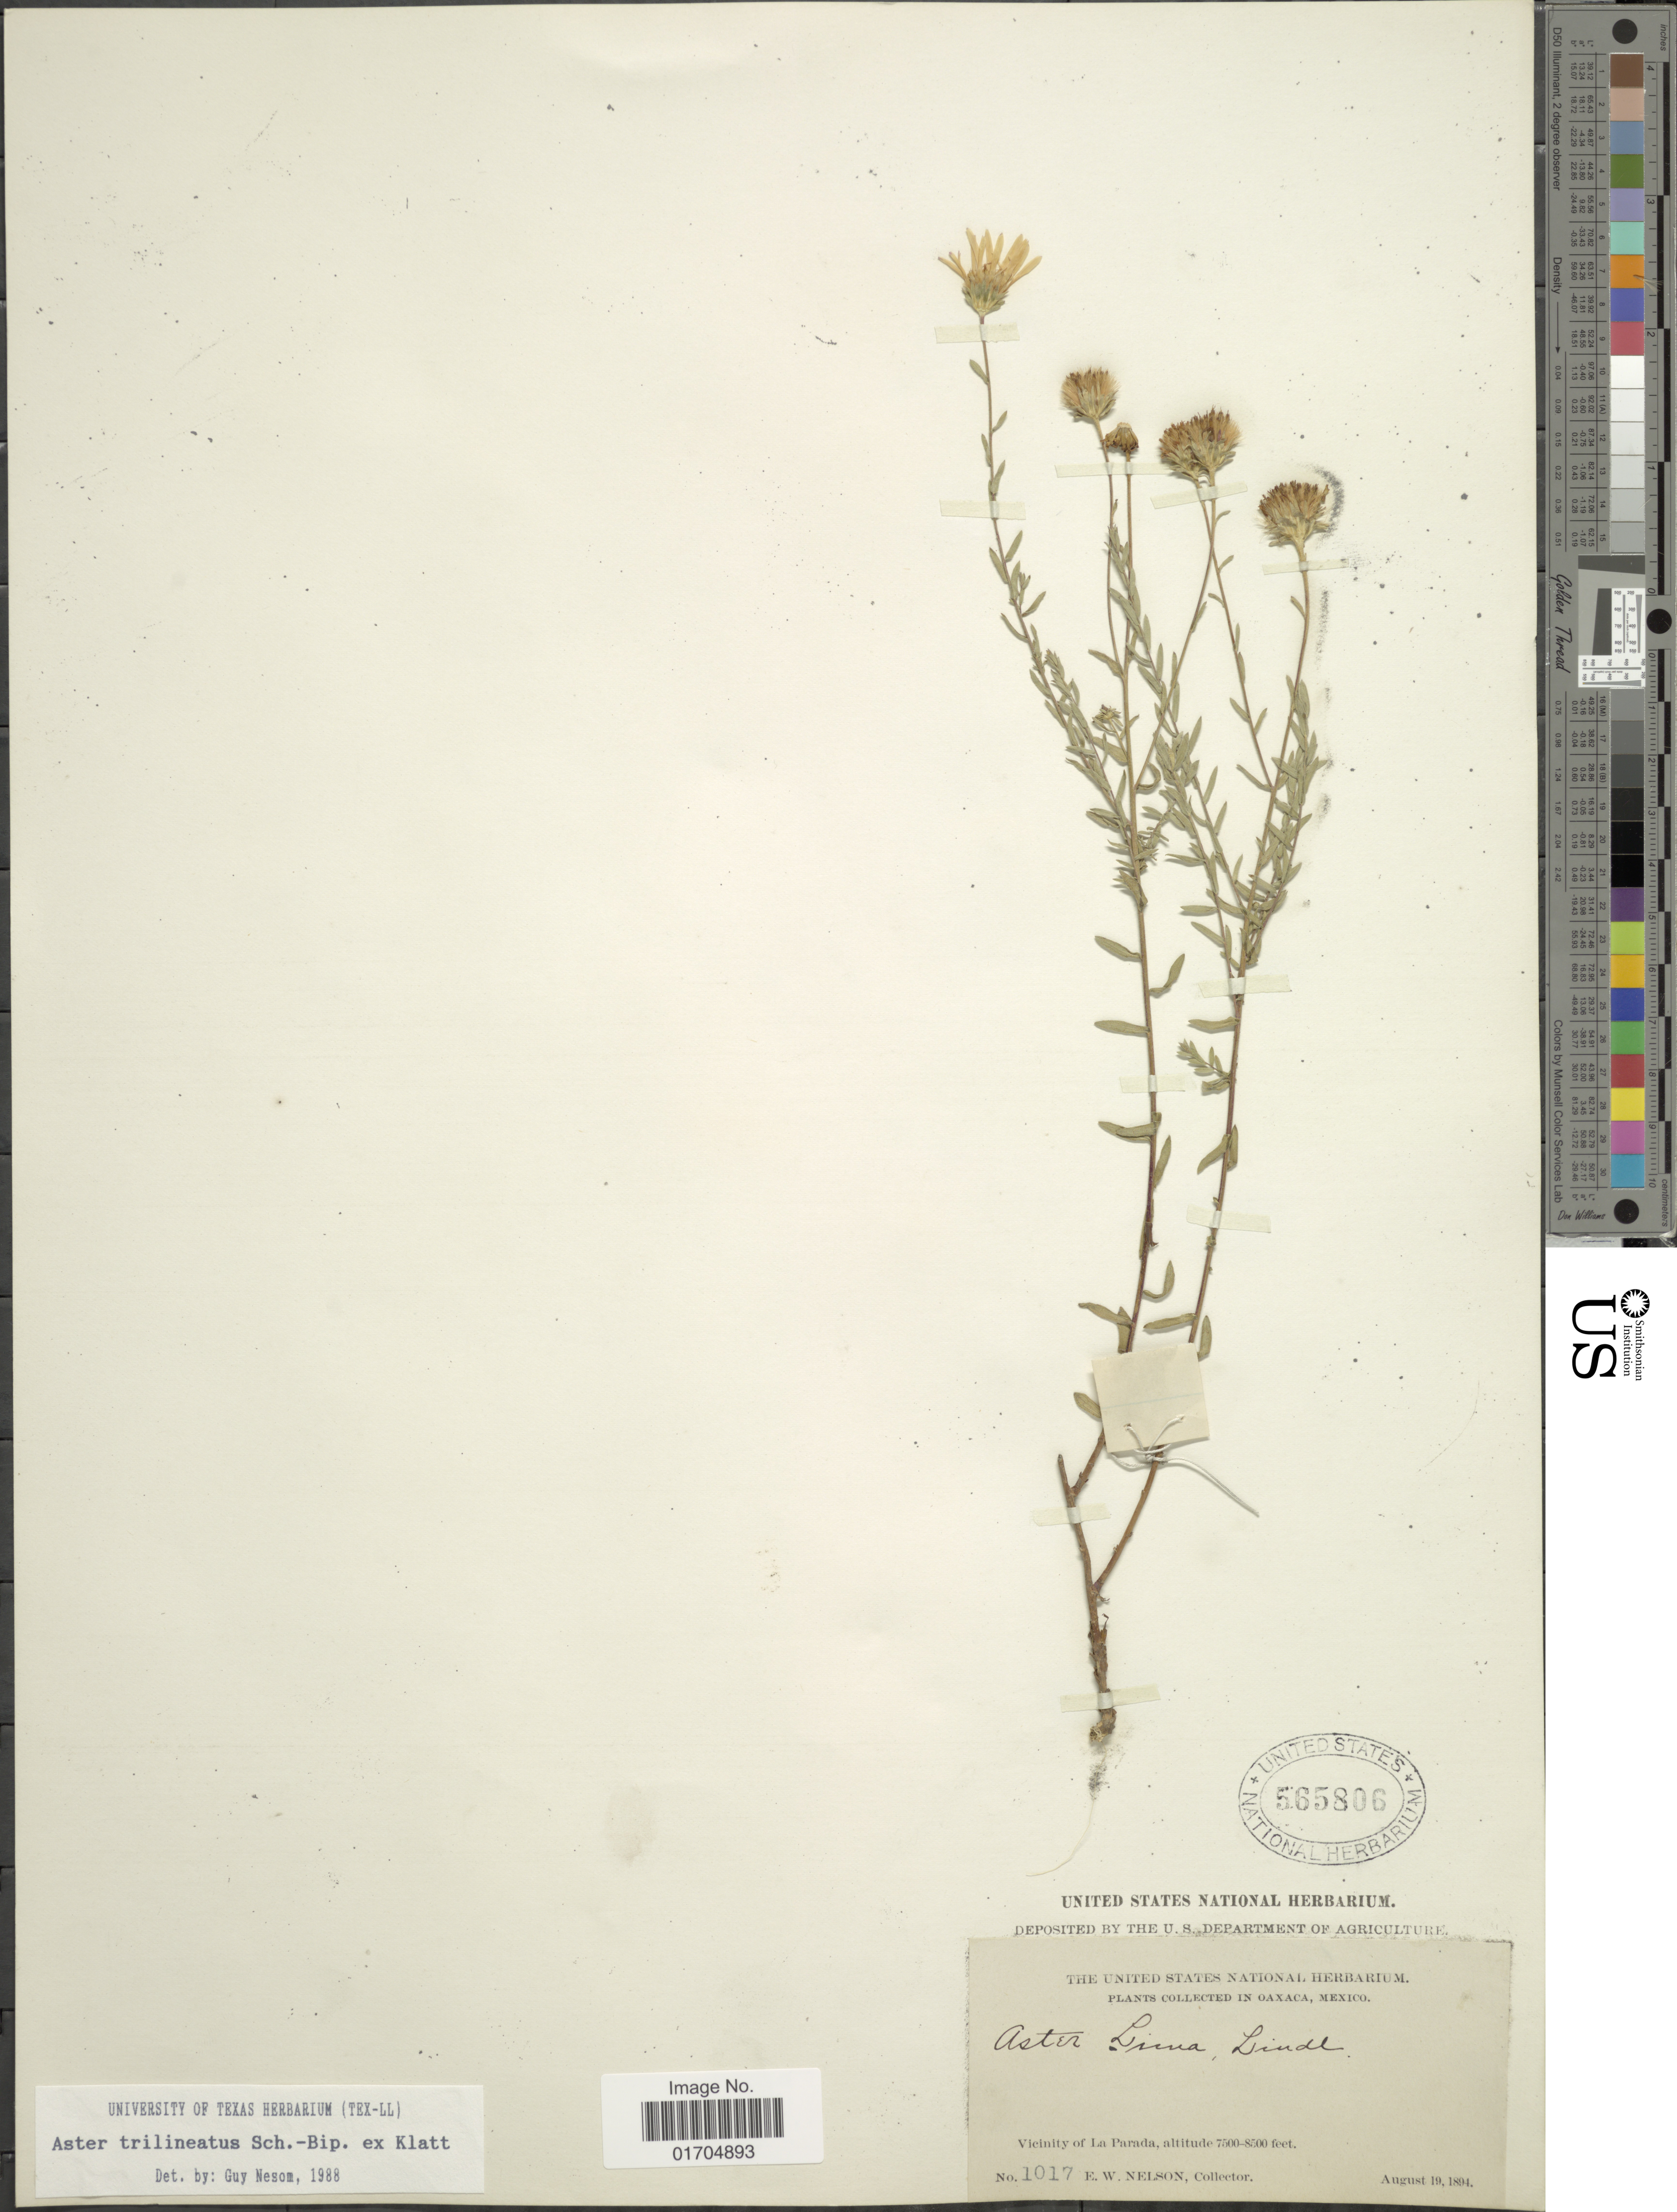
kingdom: Plantae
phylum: Tracheophyta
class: Magnoliopsida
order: Asterales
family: Asteraceae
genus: Symphyotrichum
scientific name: Symphyotrichum trilineatum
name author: (Sch. Bip. ex Klatt) G.L. Nesom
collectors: E. W. Nelson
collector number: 1017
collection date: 1894-08-19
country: Mexico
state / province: Oaxaca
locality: Vicinity of La Parada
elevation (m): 2286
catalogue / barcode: US 565806